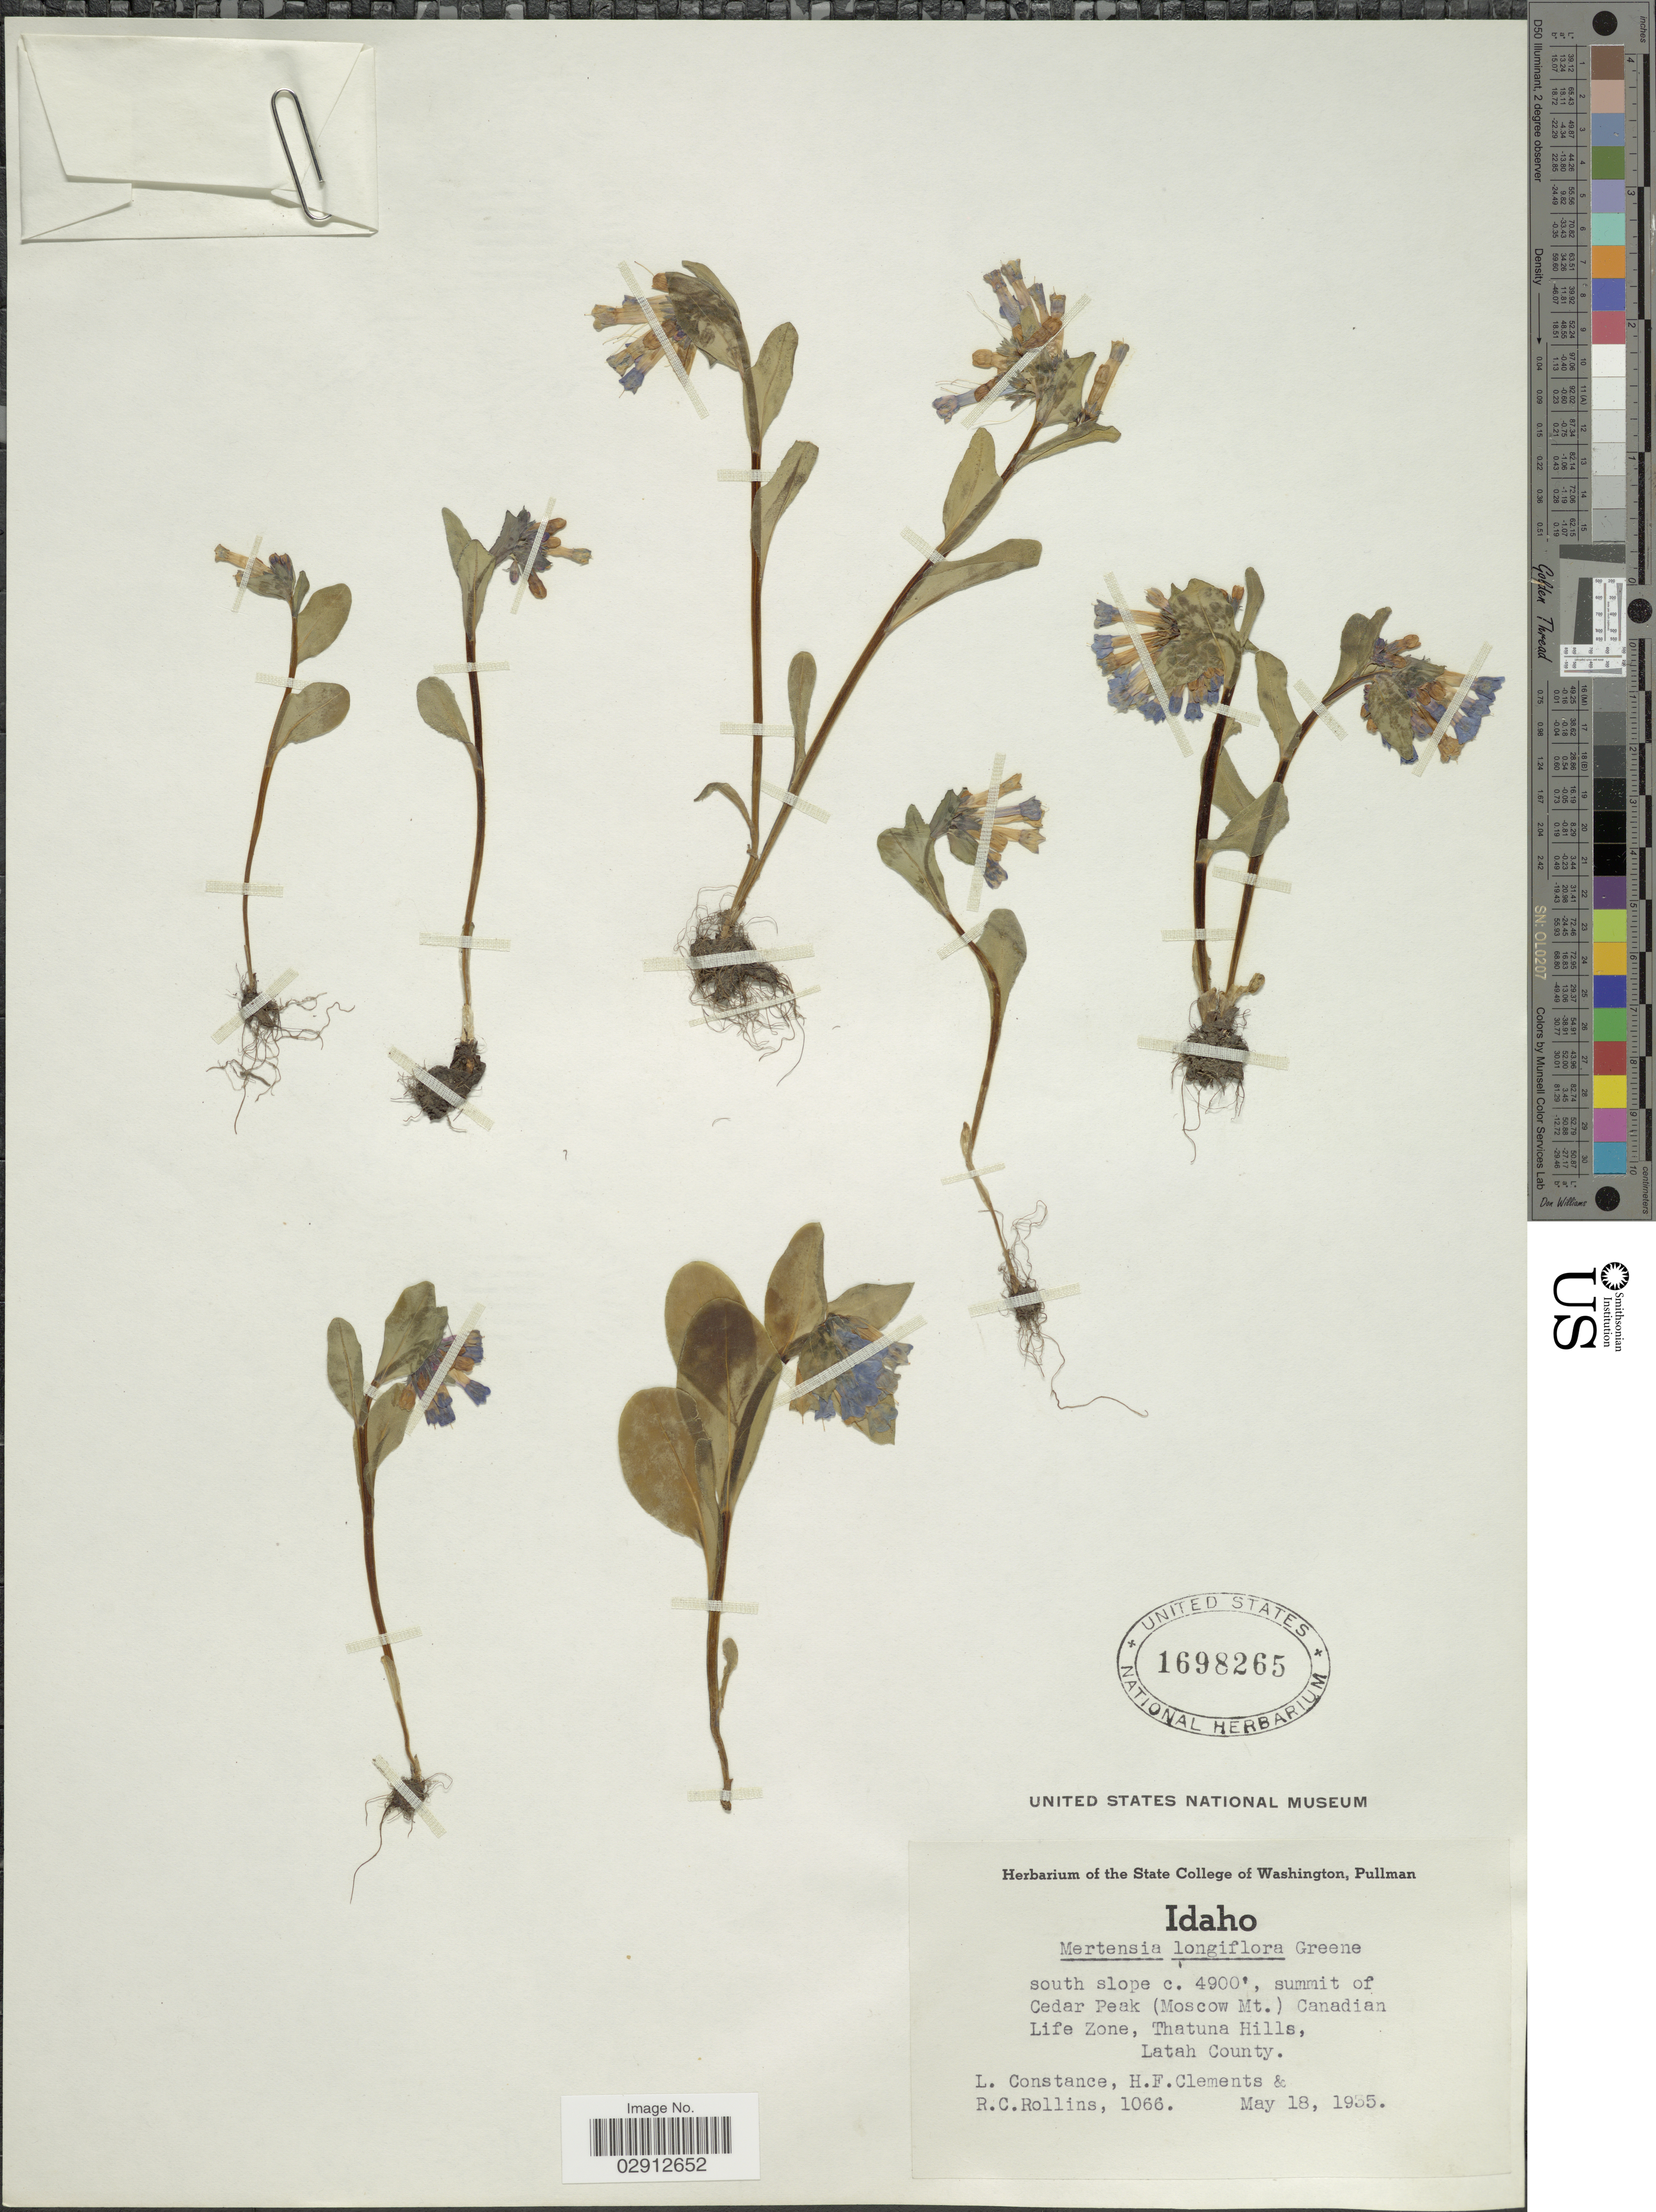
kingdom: Plantae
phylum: Tracheophyta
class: Magnoliopsida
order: Boraginales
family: Boraginaceae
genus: Mertensia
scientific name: Mertensia longiflora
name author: Rydb.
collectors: L. Constance, H. Clements & R. C. Rollins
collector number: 1066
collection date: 1935-05-18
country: United States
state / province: Idaho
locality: South slope, summit of Cedar Peak (Moscow Mt). Canadian Life Zone,Thatuna Hills, Latah County.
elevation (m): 1494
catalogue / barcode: US 1698265